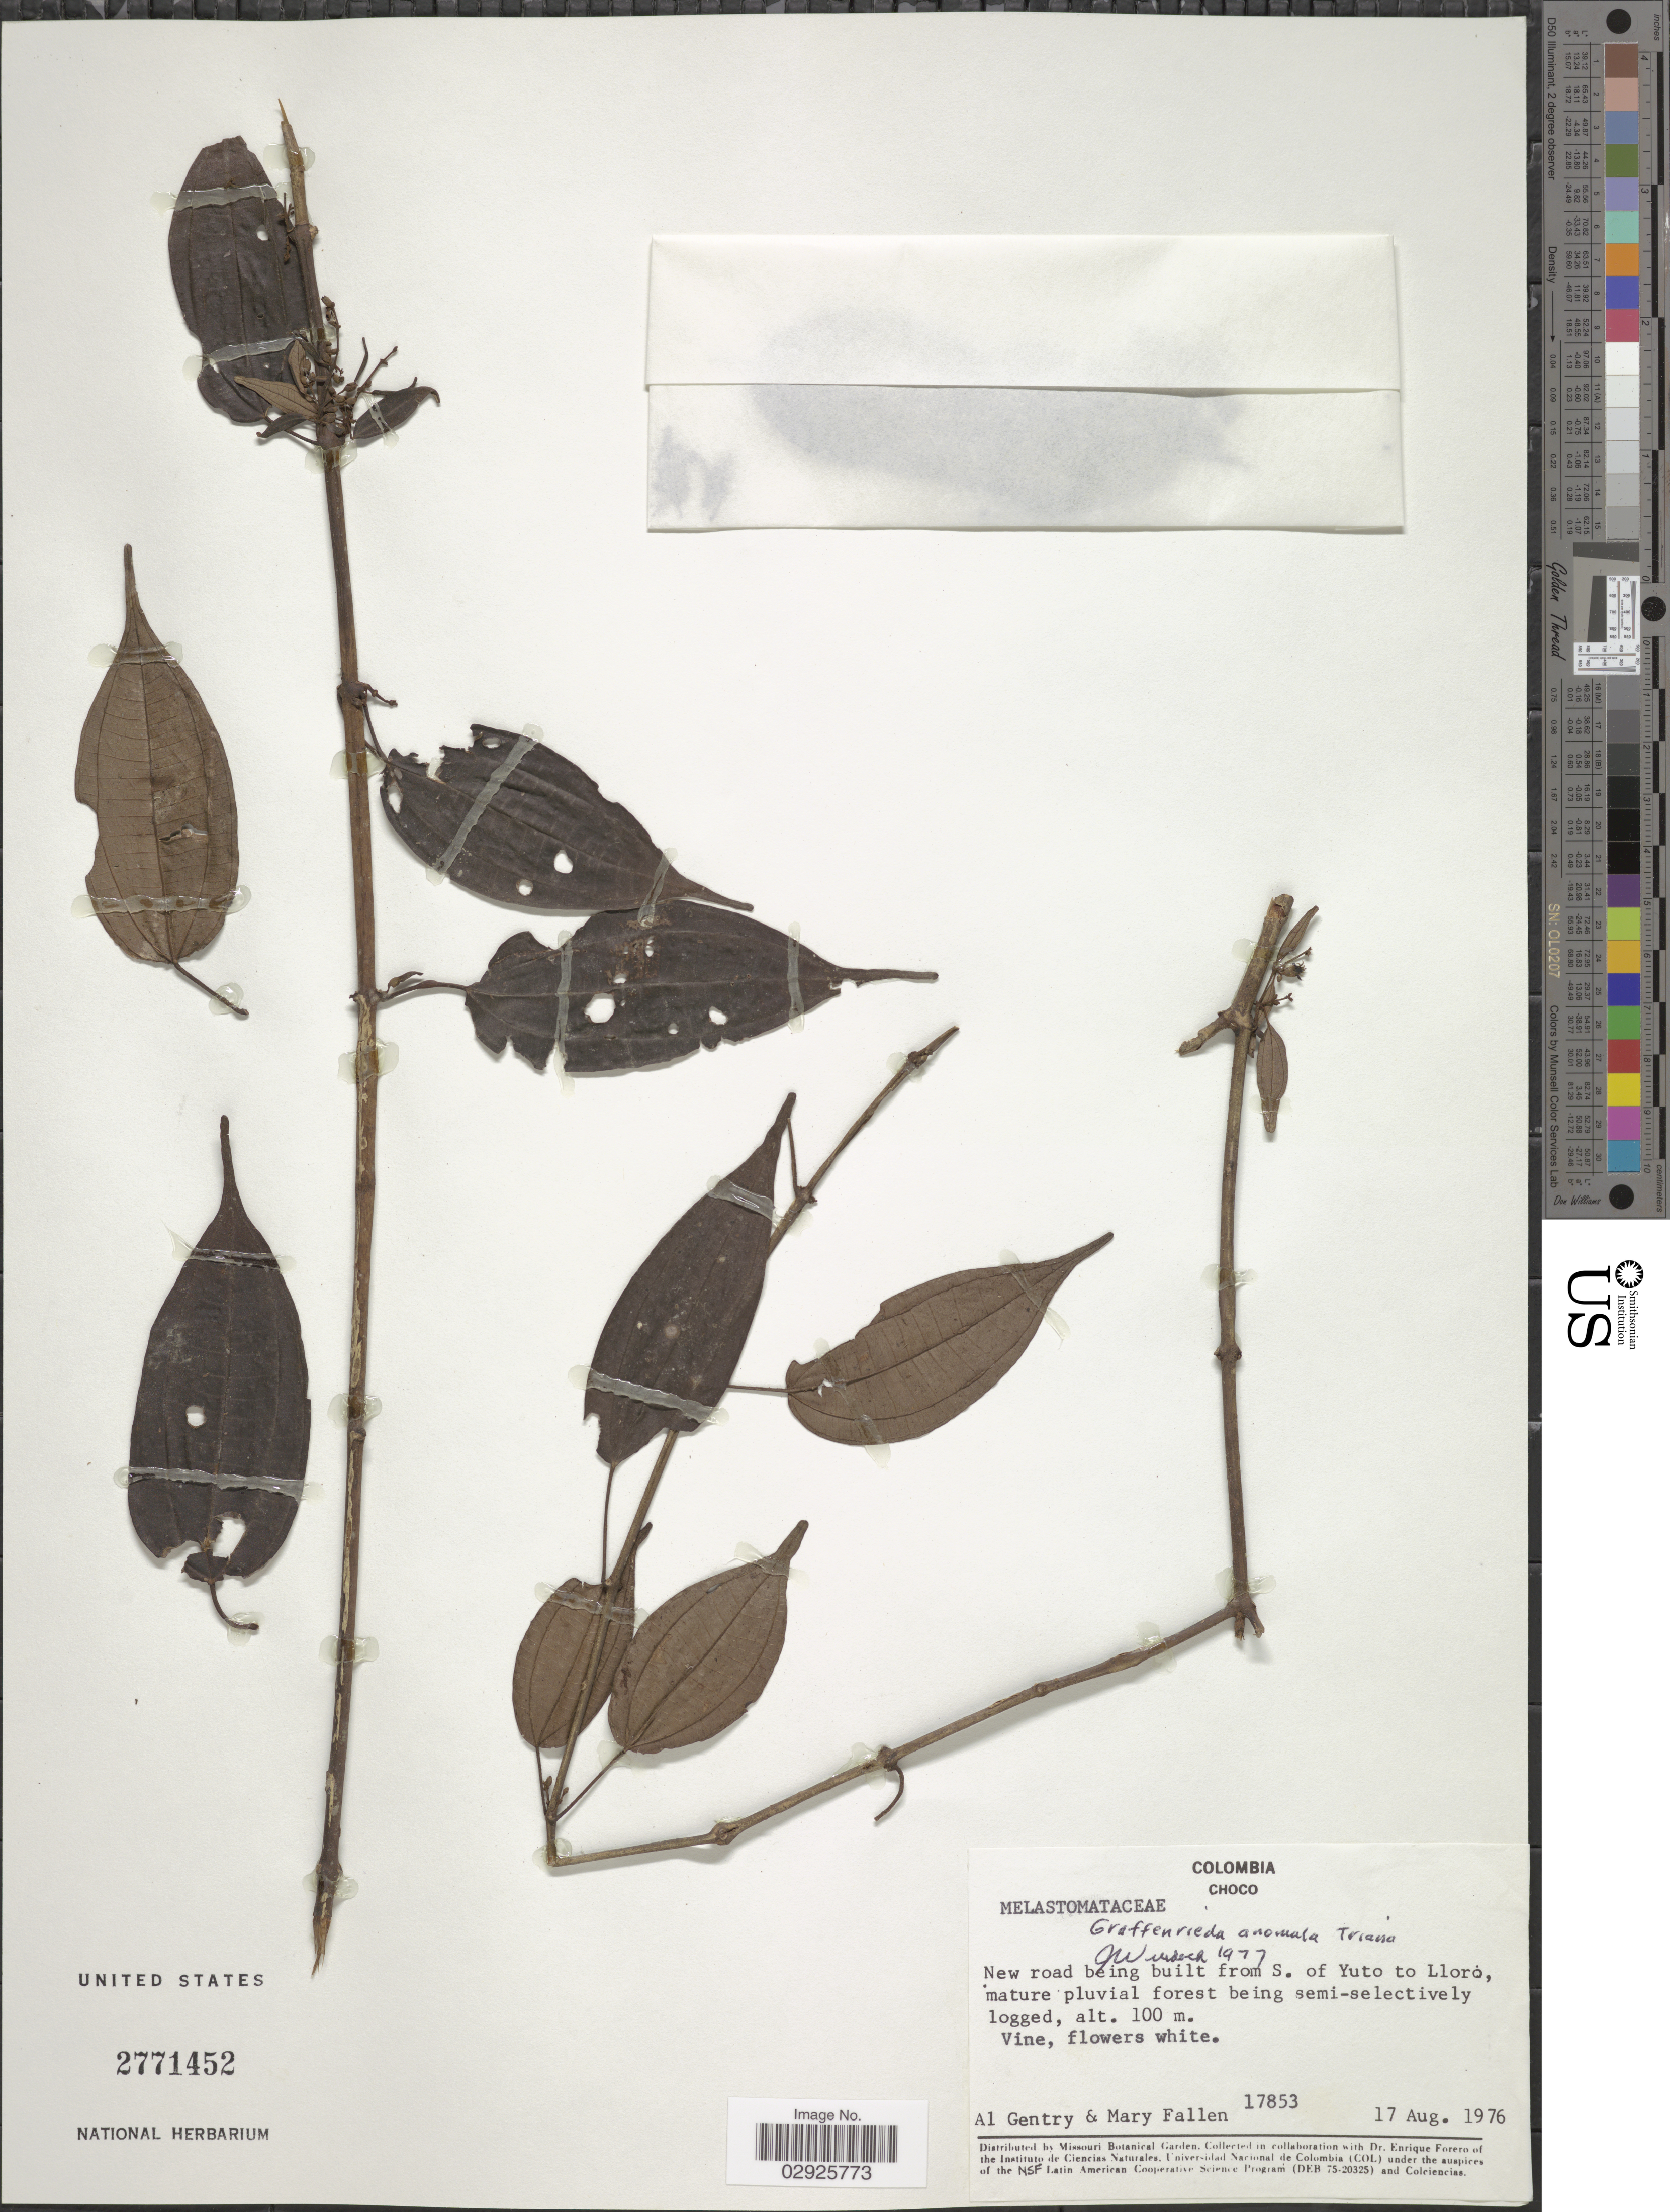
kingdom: Plantae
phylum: Tracheophyta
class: Magnoliopsida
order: Myrtales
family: Melastomataceae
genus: Graffenrieda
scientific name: Graffenrieda anomala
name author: Triana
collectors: E. Forero & M. Fallen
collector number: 17853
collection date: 1976-08-17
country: Colombia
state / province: Chocó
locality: New road being built from S. of Yuto to Lloro.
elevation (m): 100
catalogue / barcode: US 2771452